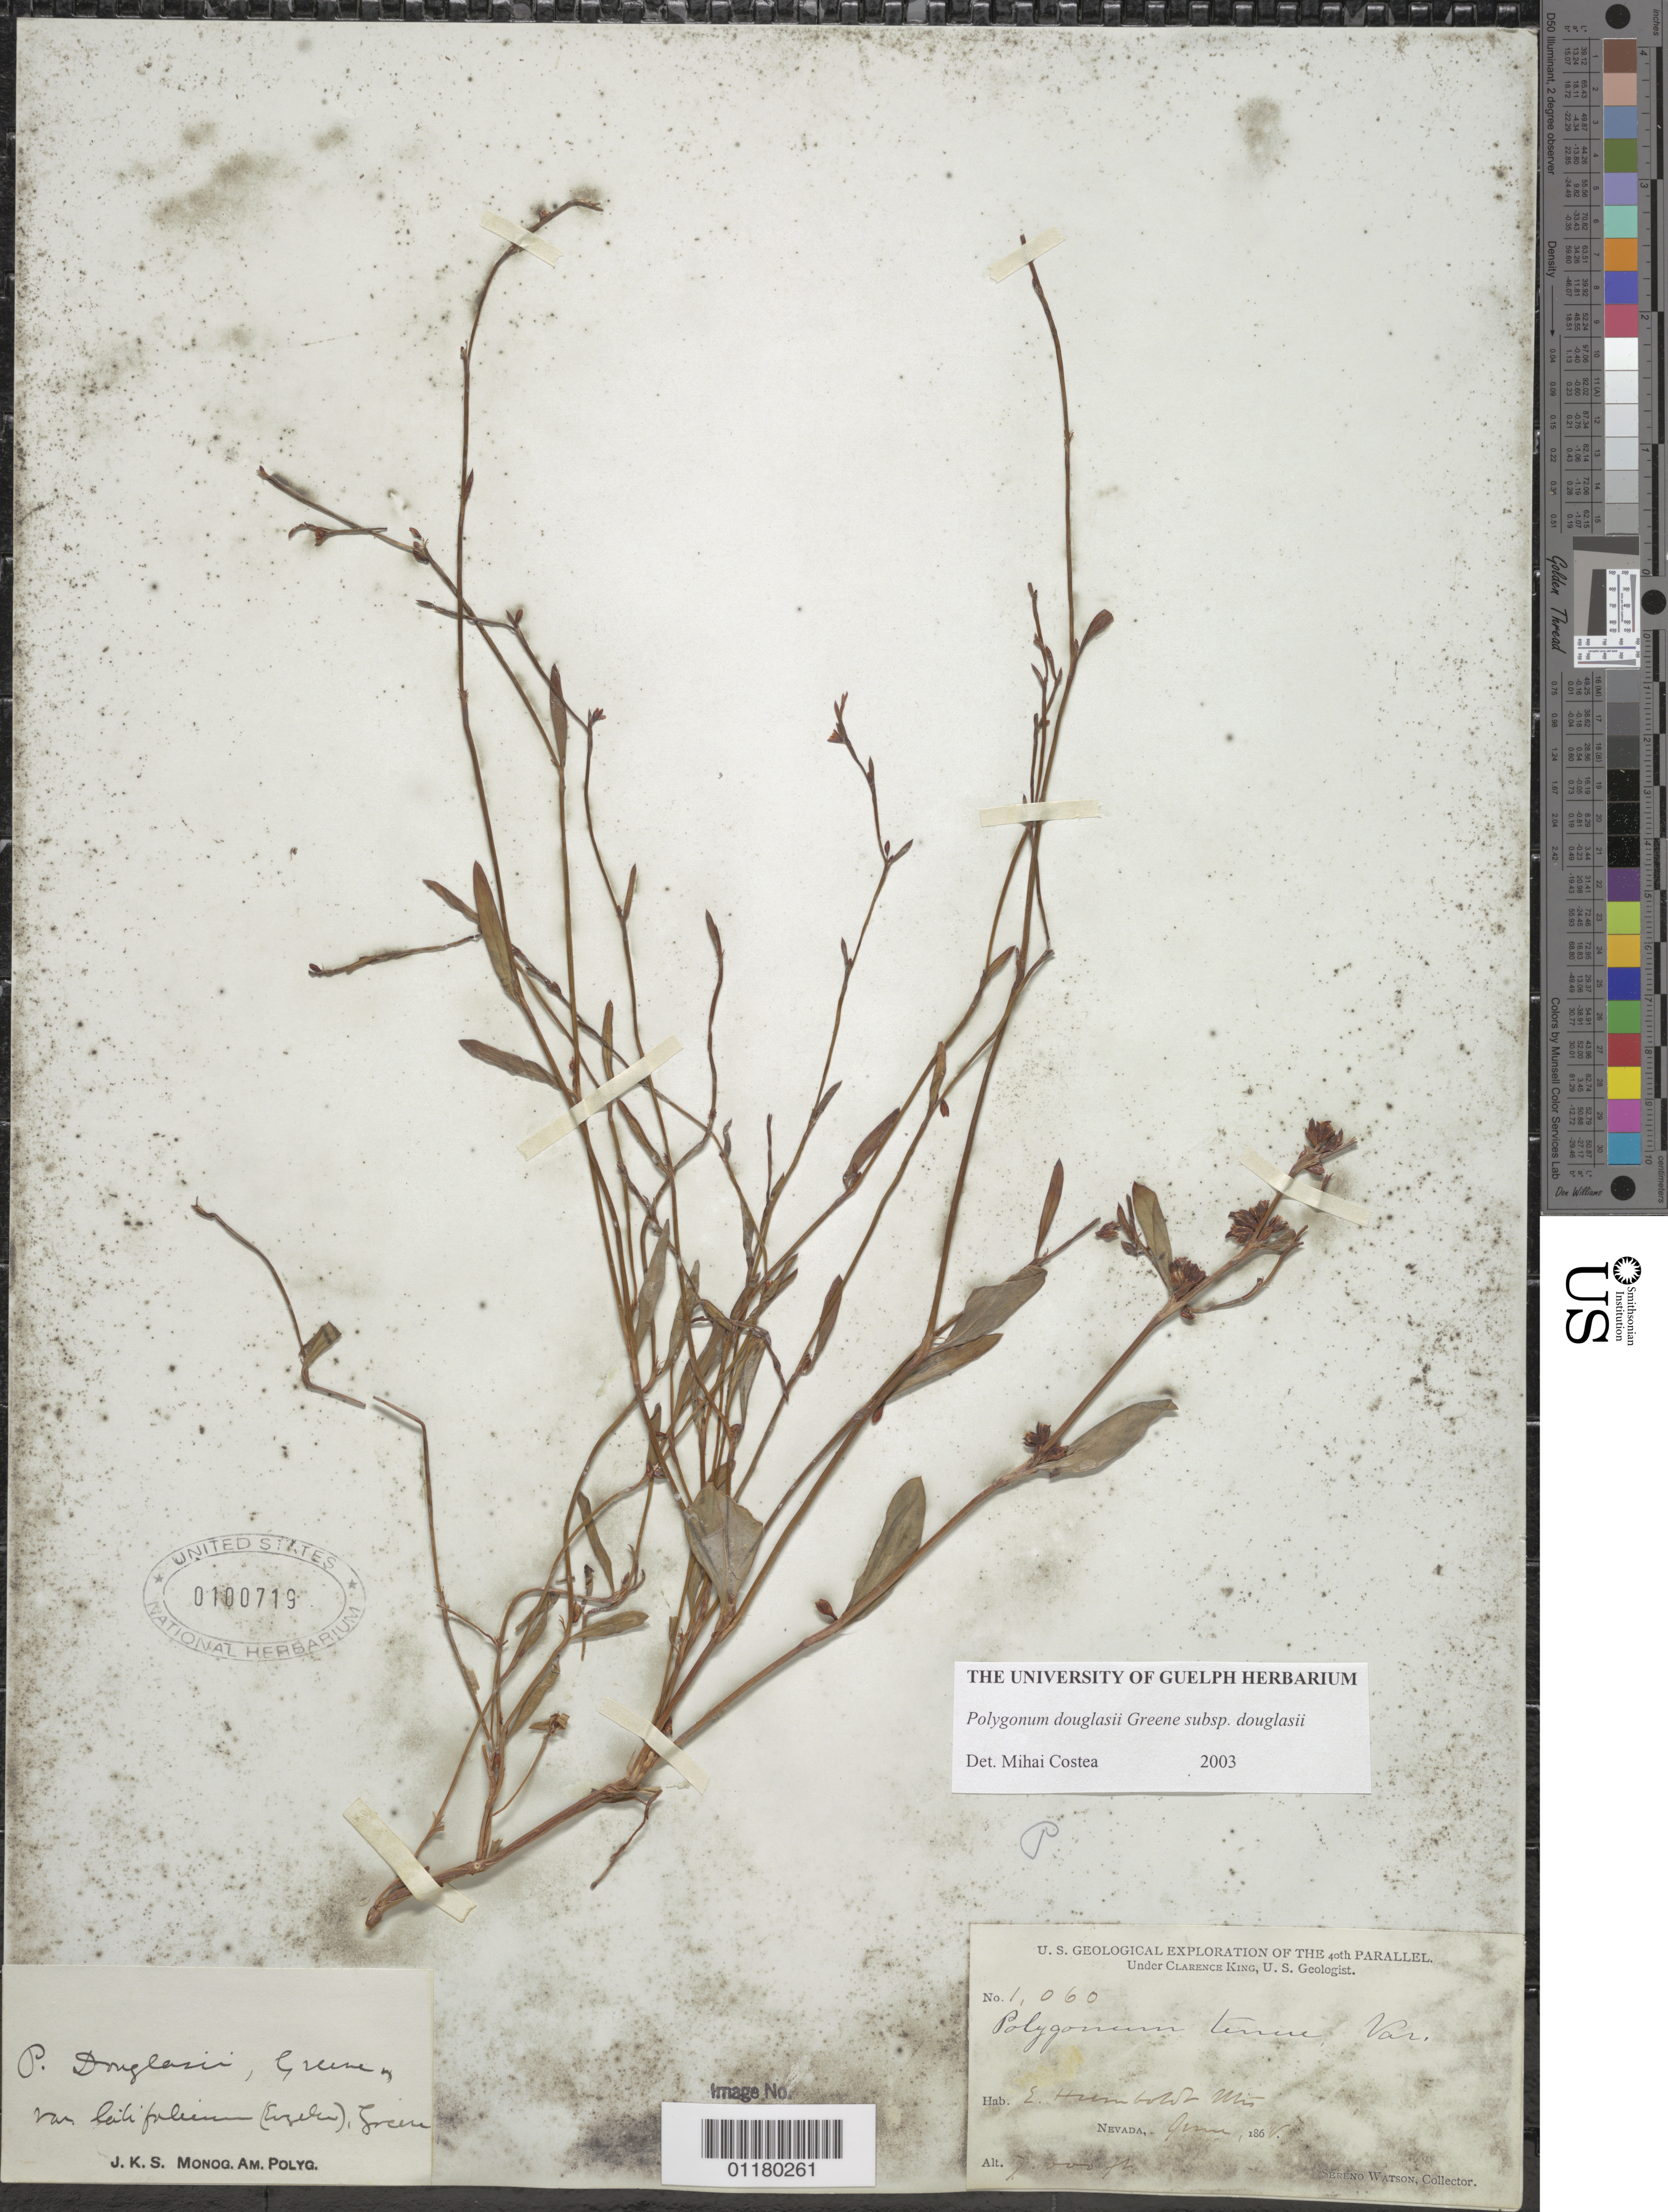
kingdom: Plantae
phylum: Tracheophyta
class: Magnoliopsida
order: Caryophyllales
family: Polygonaceae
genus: Polygonum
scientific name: Polygonum douglasii subsp. douglasii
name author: Greene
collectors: S. Watson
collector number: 1060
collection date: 1868-06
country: United States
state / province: Nevada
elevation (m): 2134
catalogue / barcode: US 100719